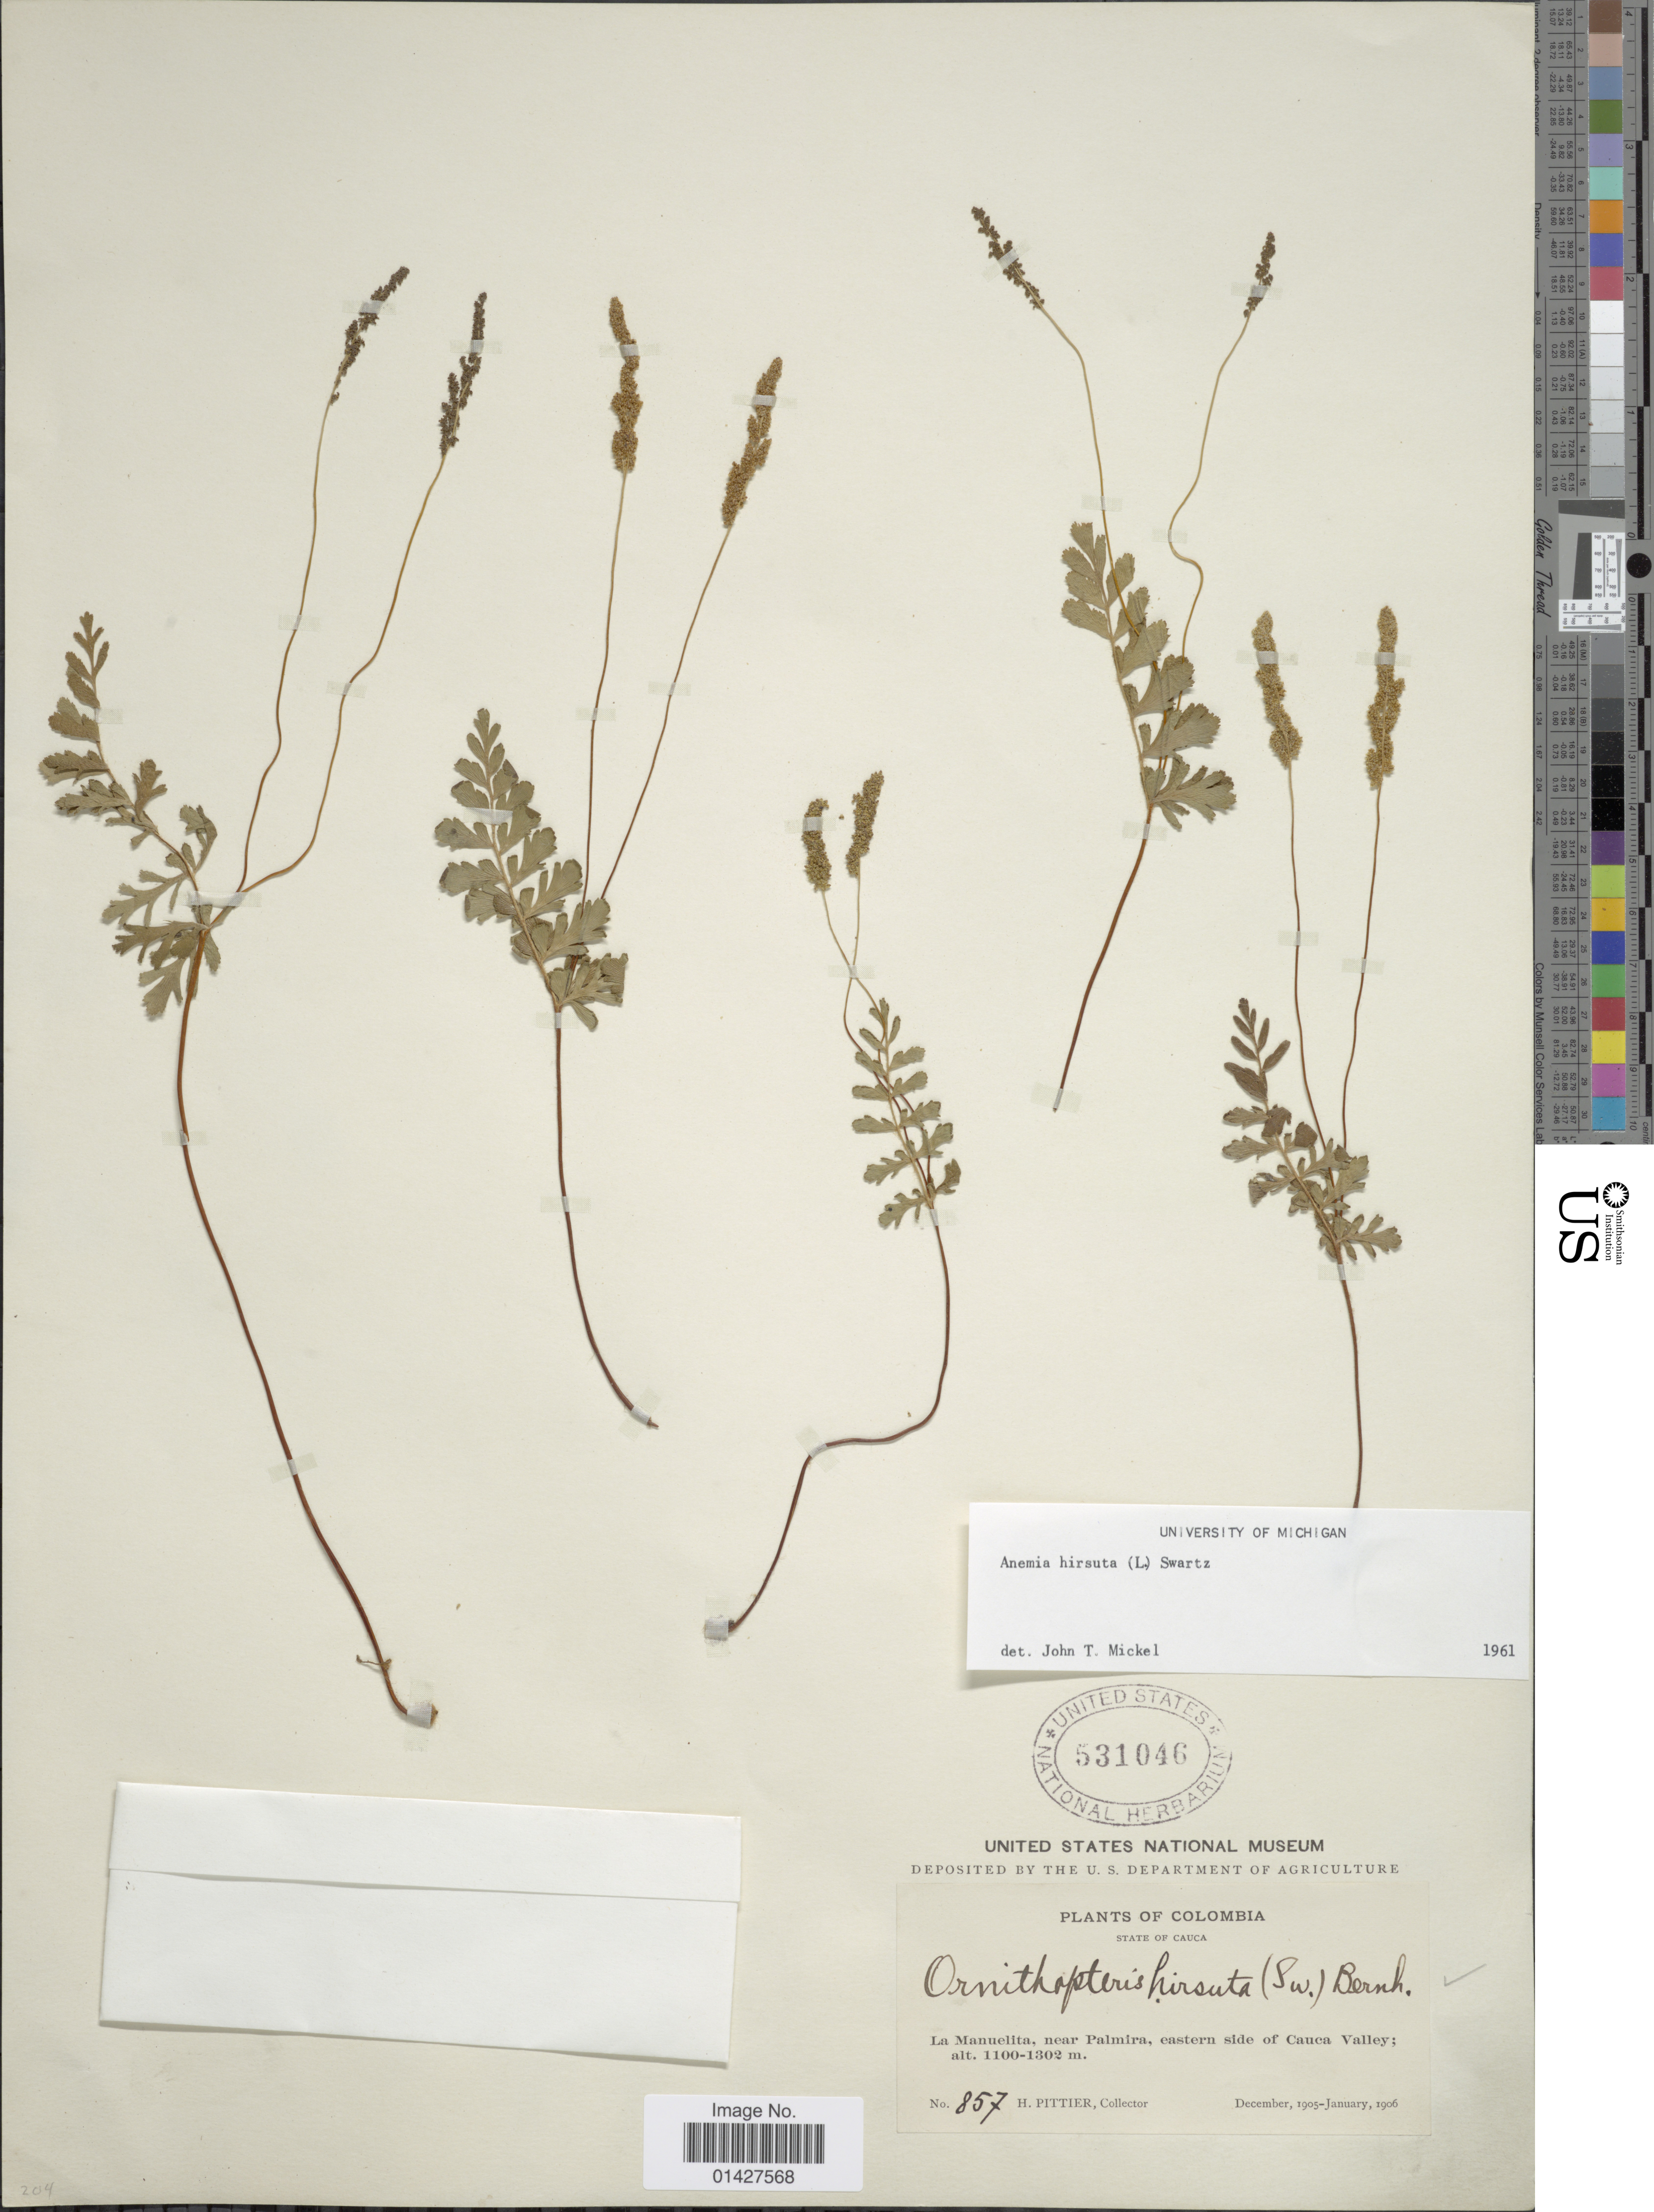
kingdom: Plantae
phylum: Tracheophyta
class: Polypodiopsida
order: Schizaeales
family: Anemiaceae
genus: Anemia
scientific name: Anemia hirsuta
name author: (L.) Sw.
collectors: H. F. Pittier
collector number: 857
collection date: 1905-12/1906-01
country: Colombia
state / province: Cauca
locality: La Manuelita, near Palmira, eastern side of Cauca Valley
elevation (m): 1100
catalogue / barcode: US 531046